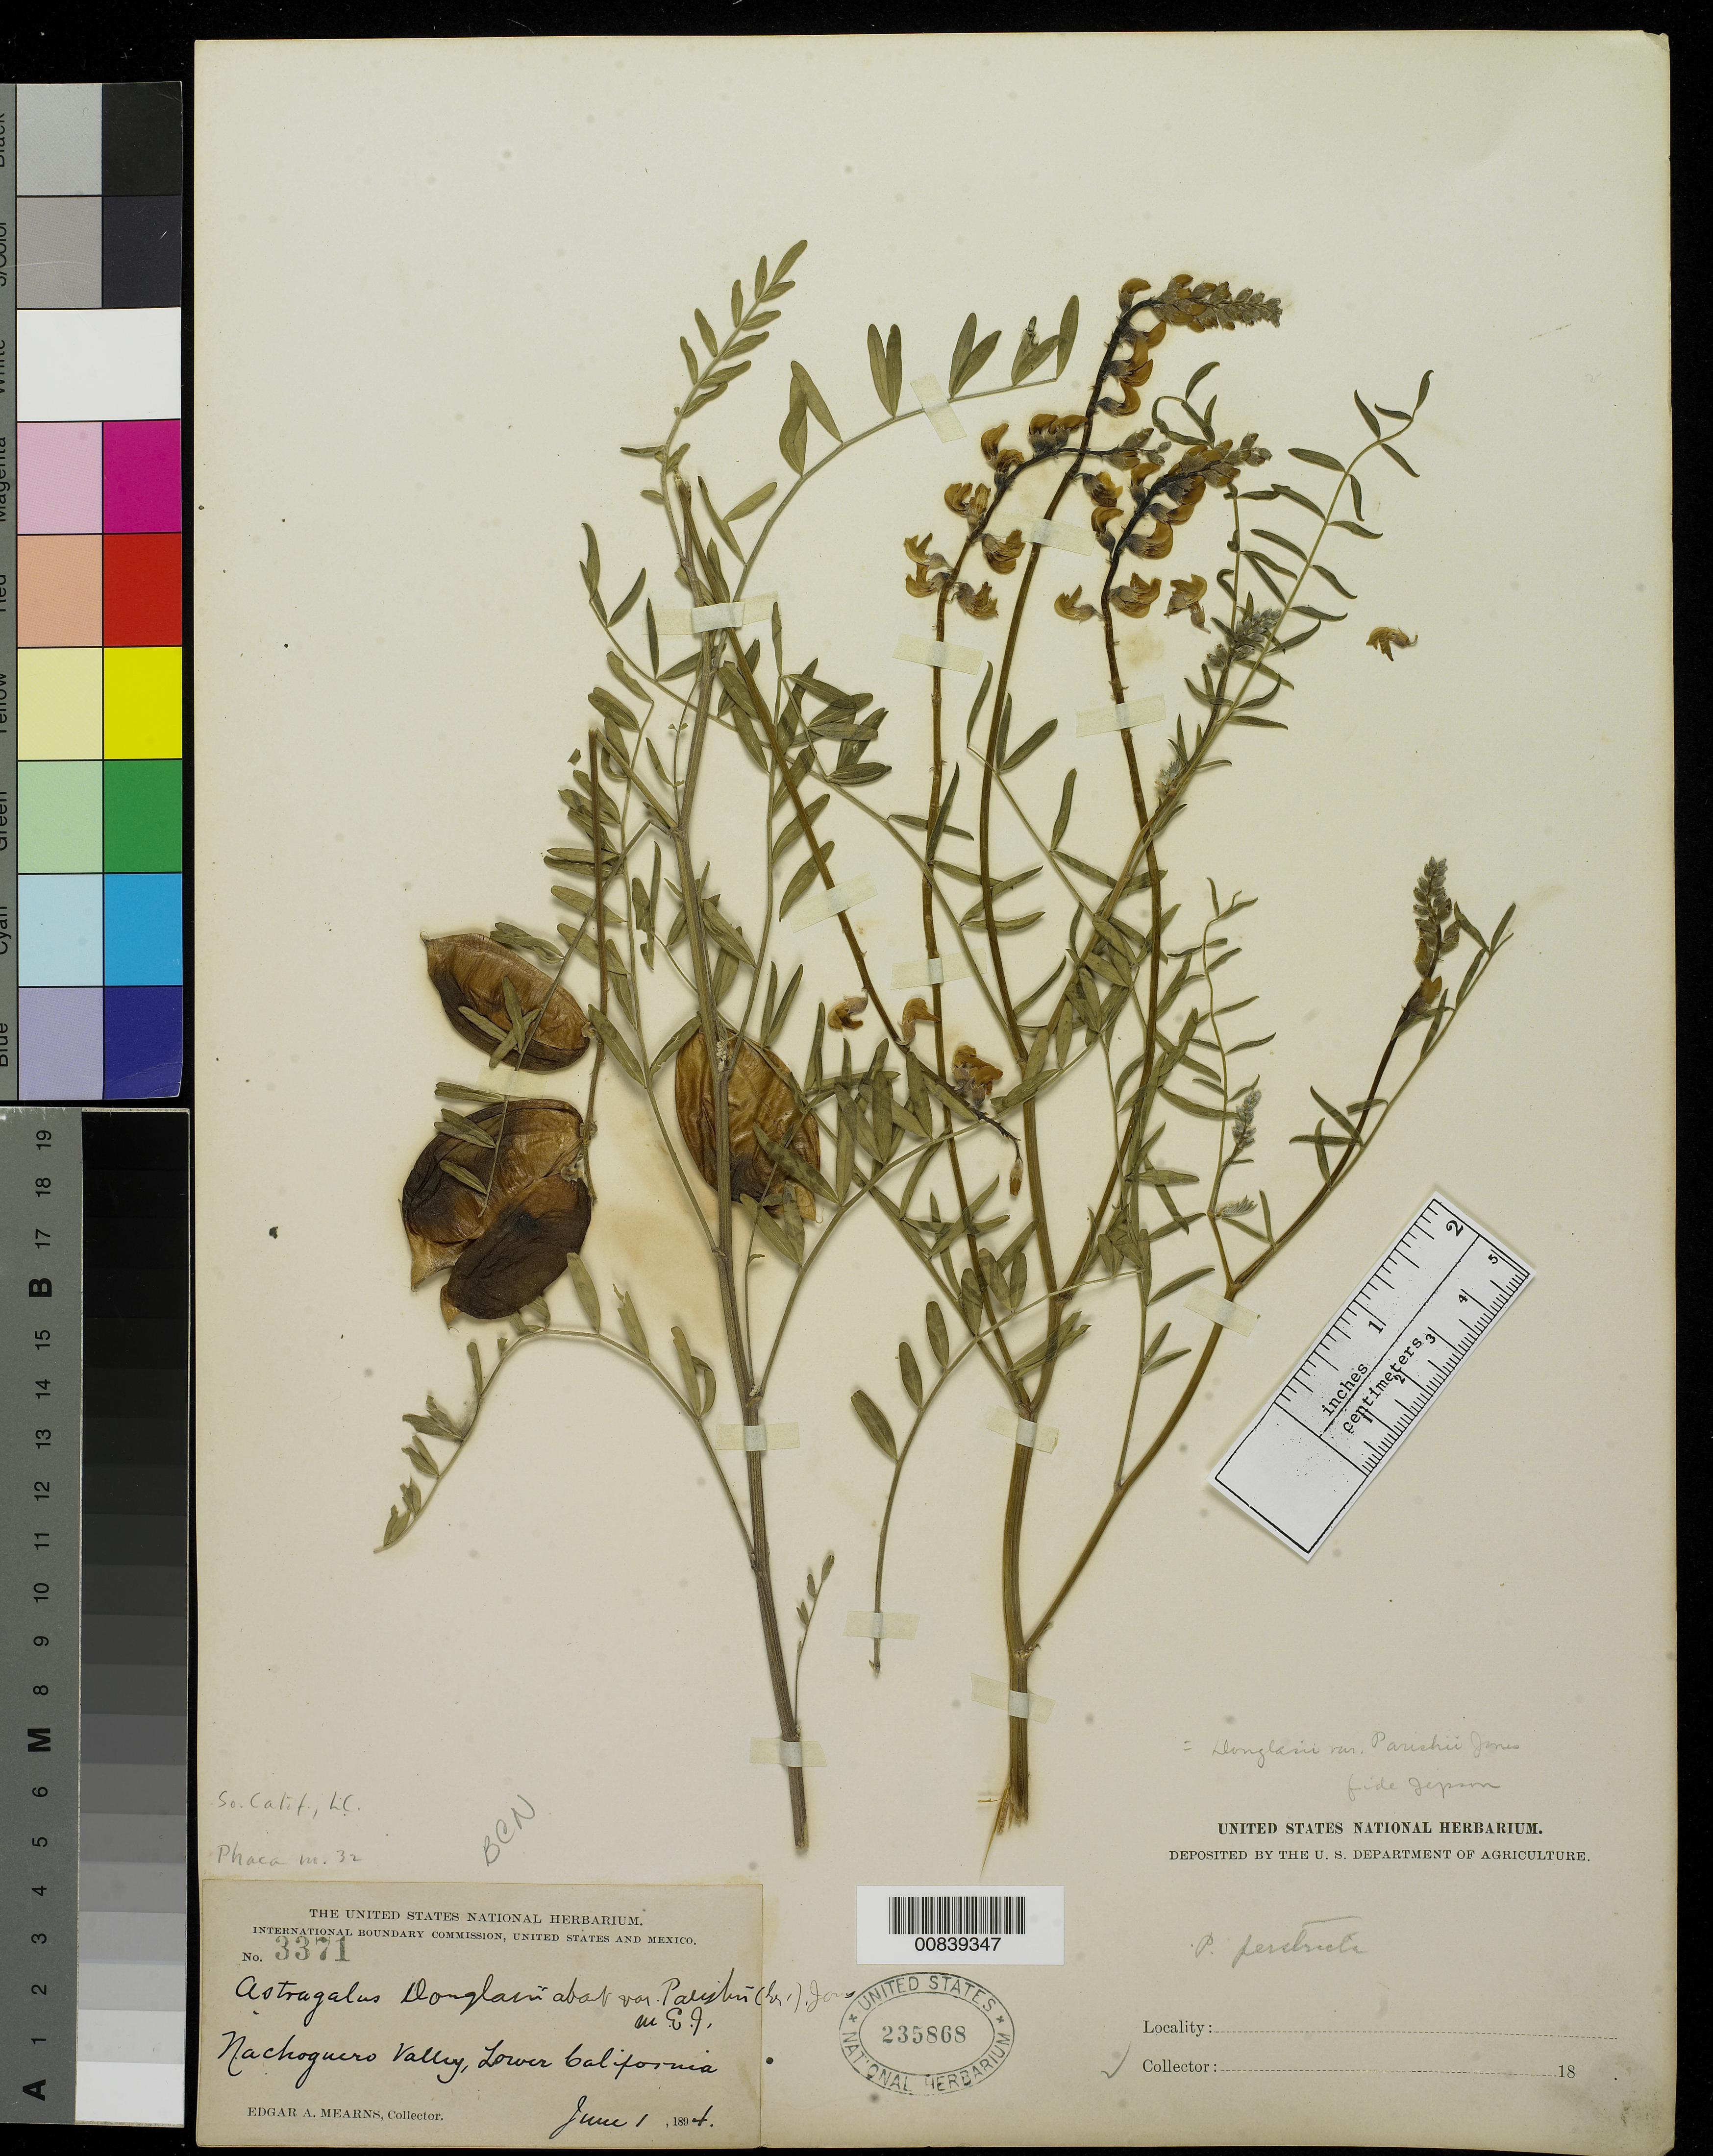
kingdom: Plantae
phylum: Tracheophyta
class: Magnoliopsida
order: Fabales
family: Fabaceae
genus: Astragalus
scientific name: Astragalus douglasii var. parishii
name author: (A. Gray) M.E. Jones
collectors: E. A. Mearns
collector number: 3371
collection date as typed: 01 Jun 1894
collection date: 1894-06-01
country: Mexico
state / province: Baja California Norte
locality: Nachoguero Valley, Baja California.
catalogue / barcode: US 235868